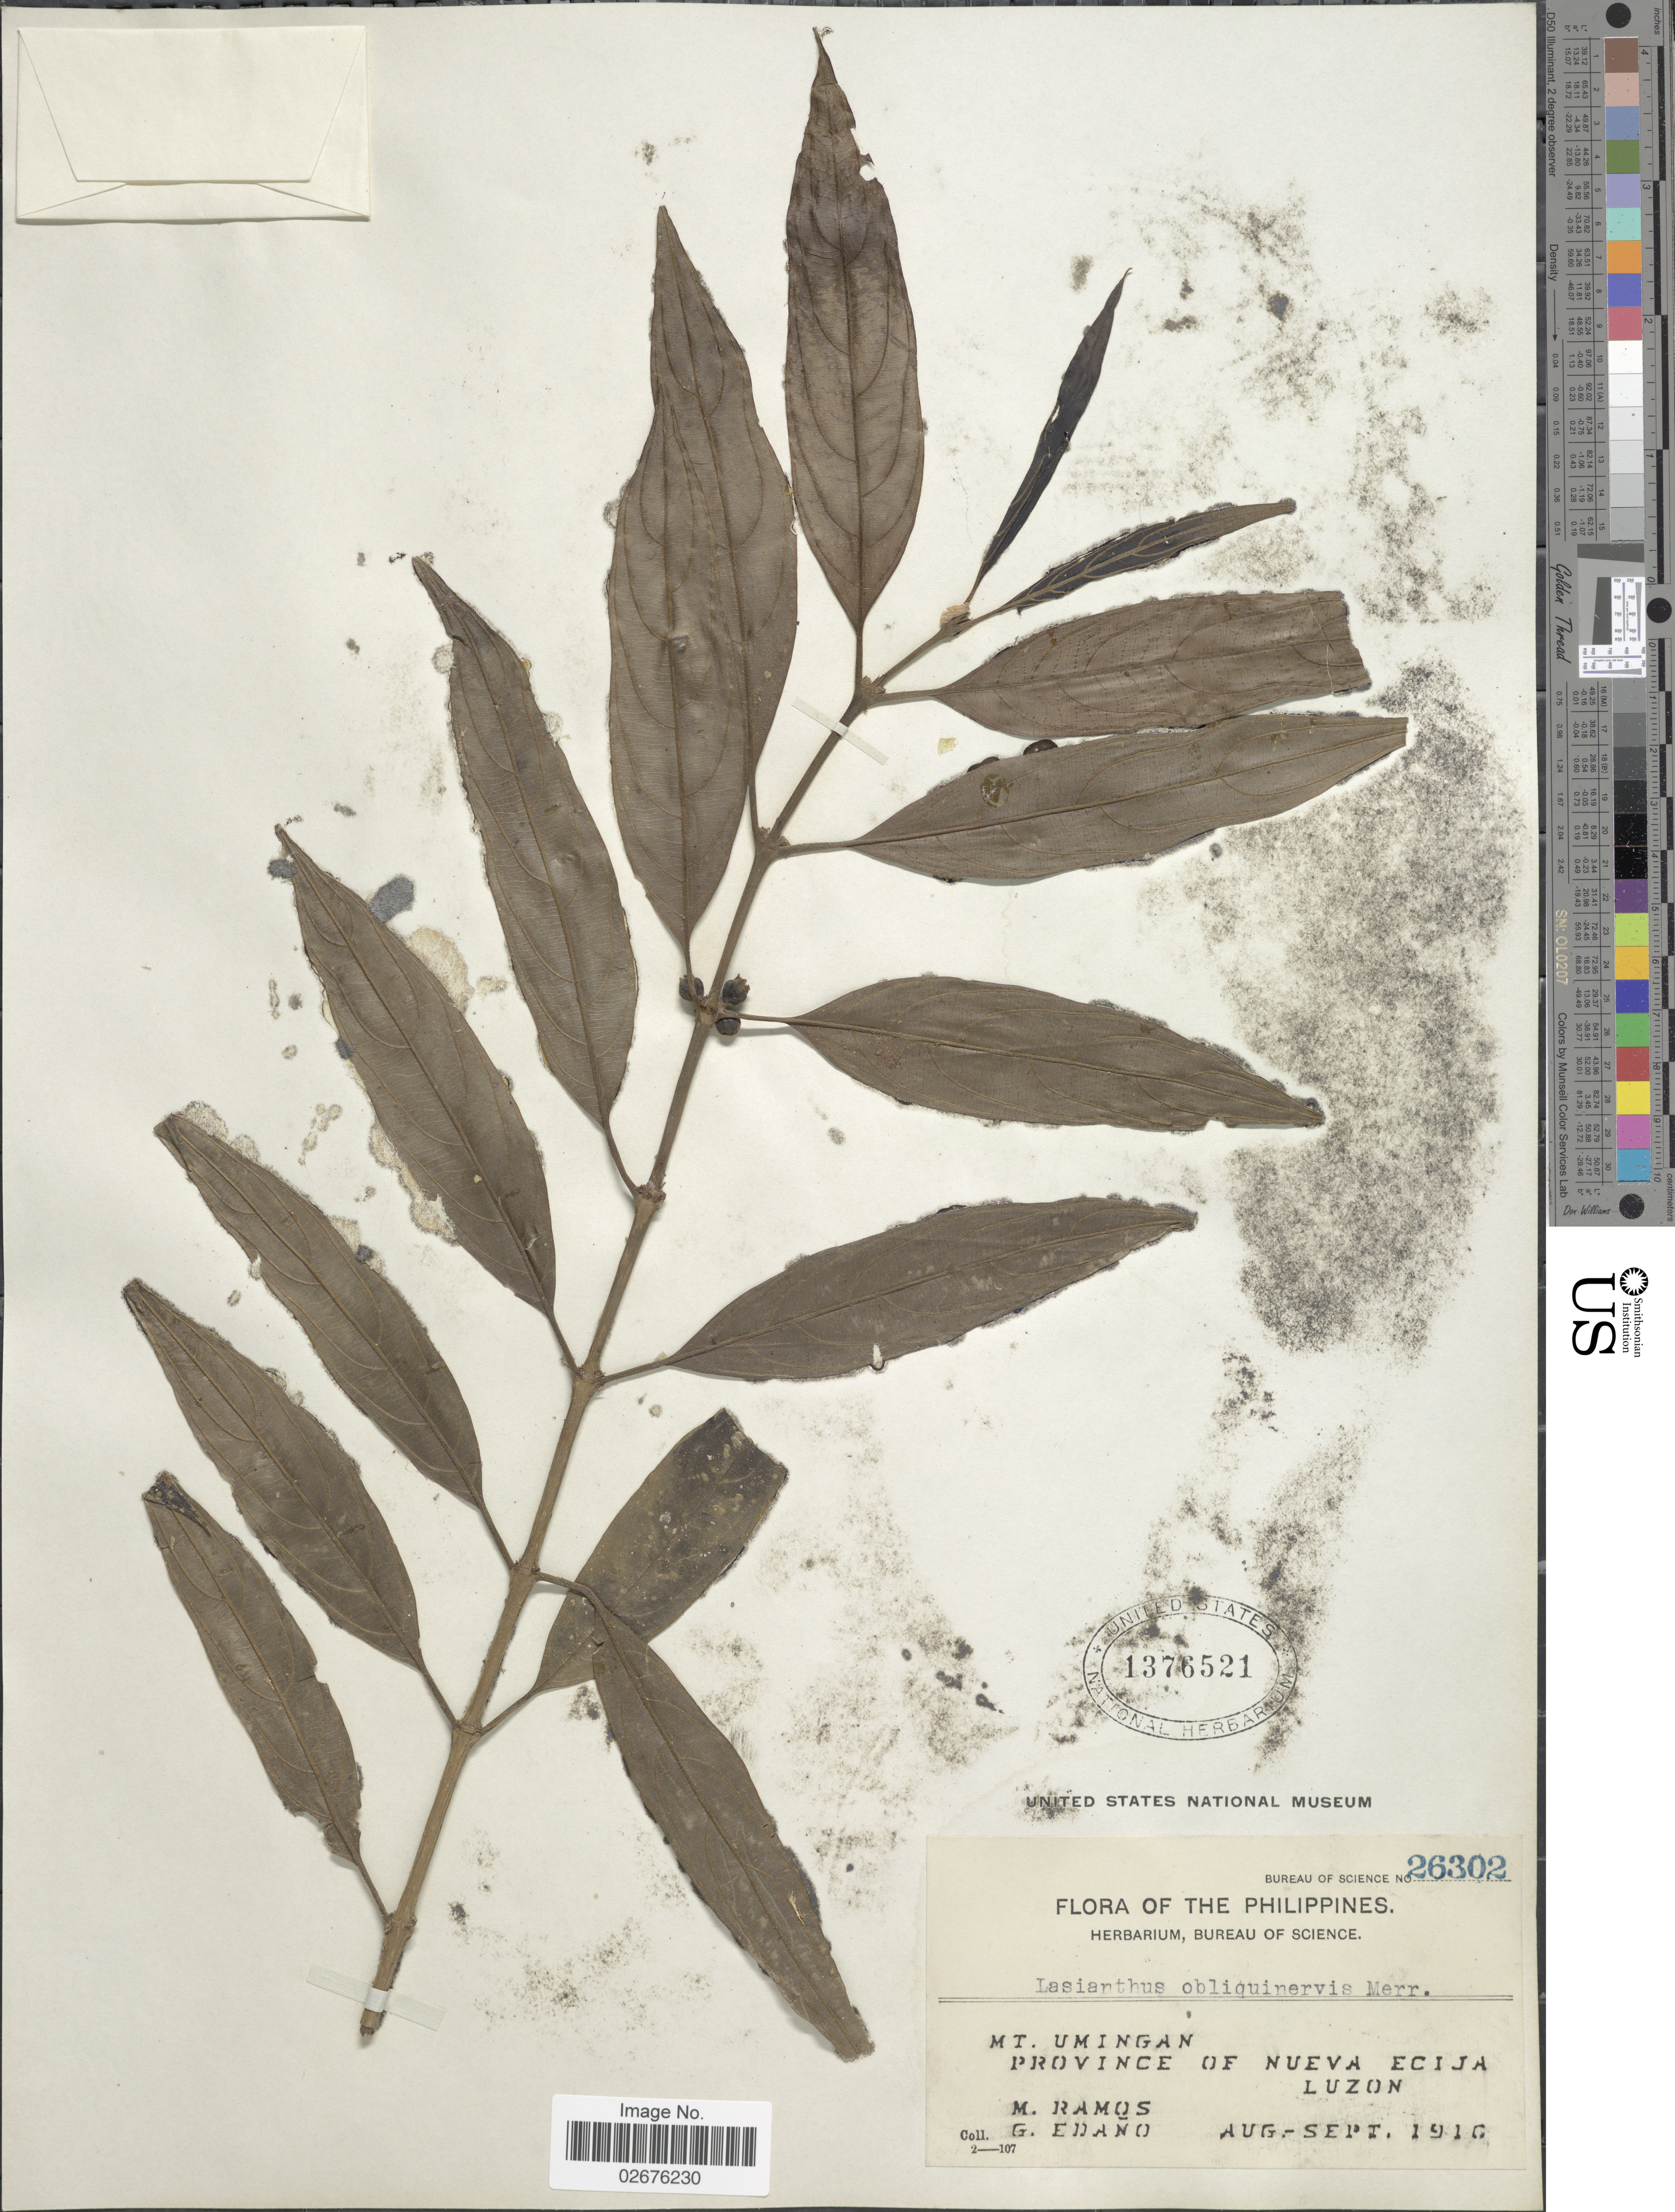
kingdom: Plantae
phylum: Tracheophyta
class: Magnoliopsida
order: Gentianales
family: Rubiaceae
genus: Lasianthus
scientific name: Lasianthus obliquinervis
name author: Merr.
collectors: M. Ramos & G. Edaño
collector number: Bureau of Science 26302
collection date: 1916-08/1916-09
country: Philippines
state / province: Central Luzon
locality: Mt. Umingan, Province of Nueva Ecija, Luzon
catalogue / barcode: US 1376521